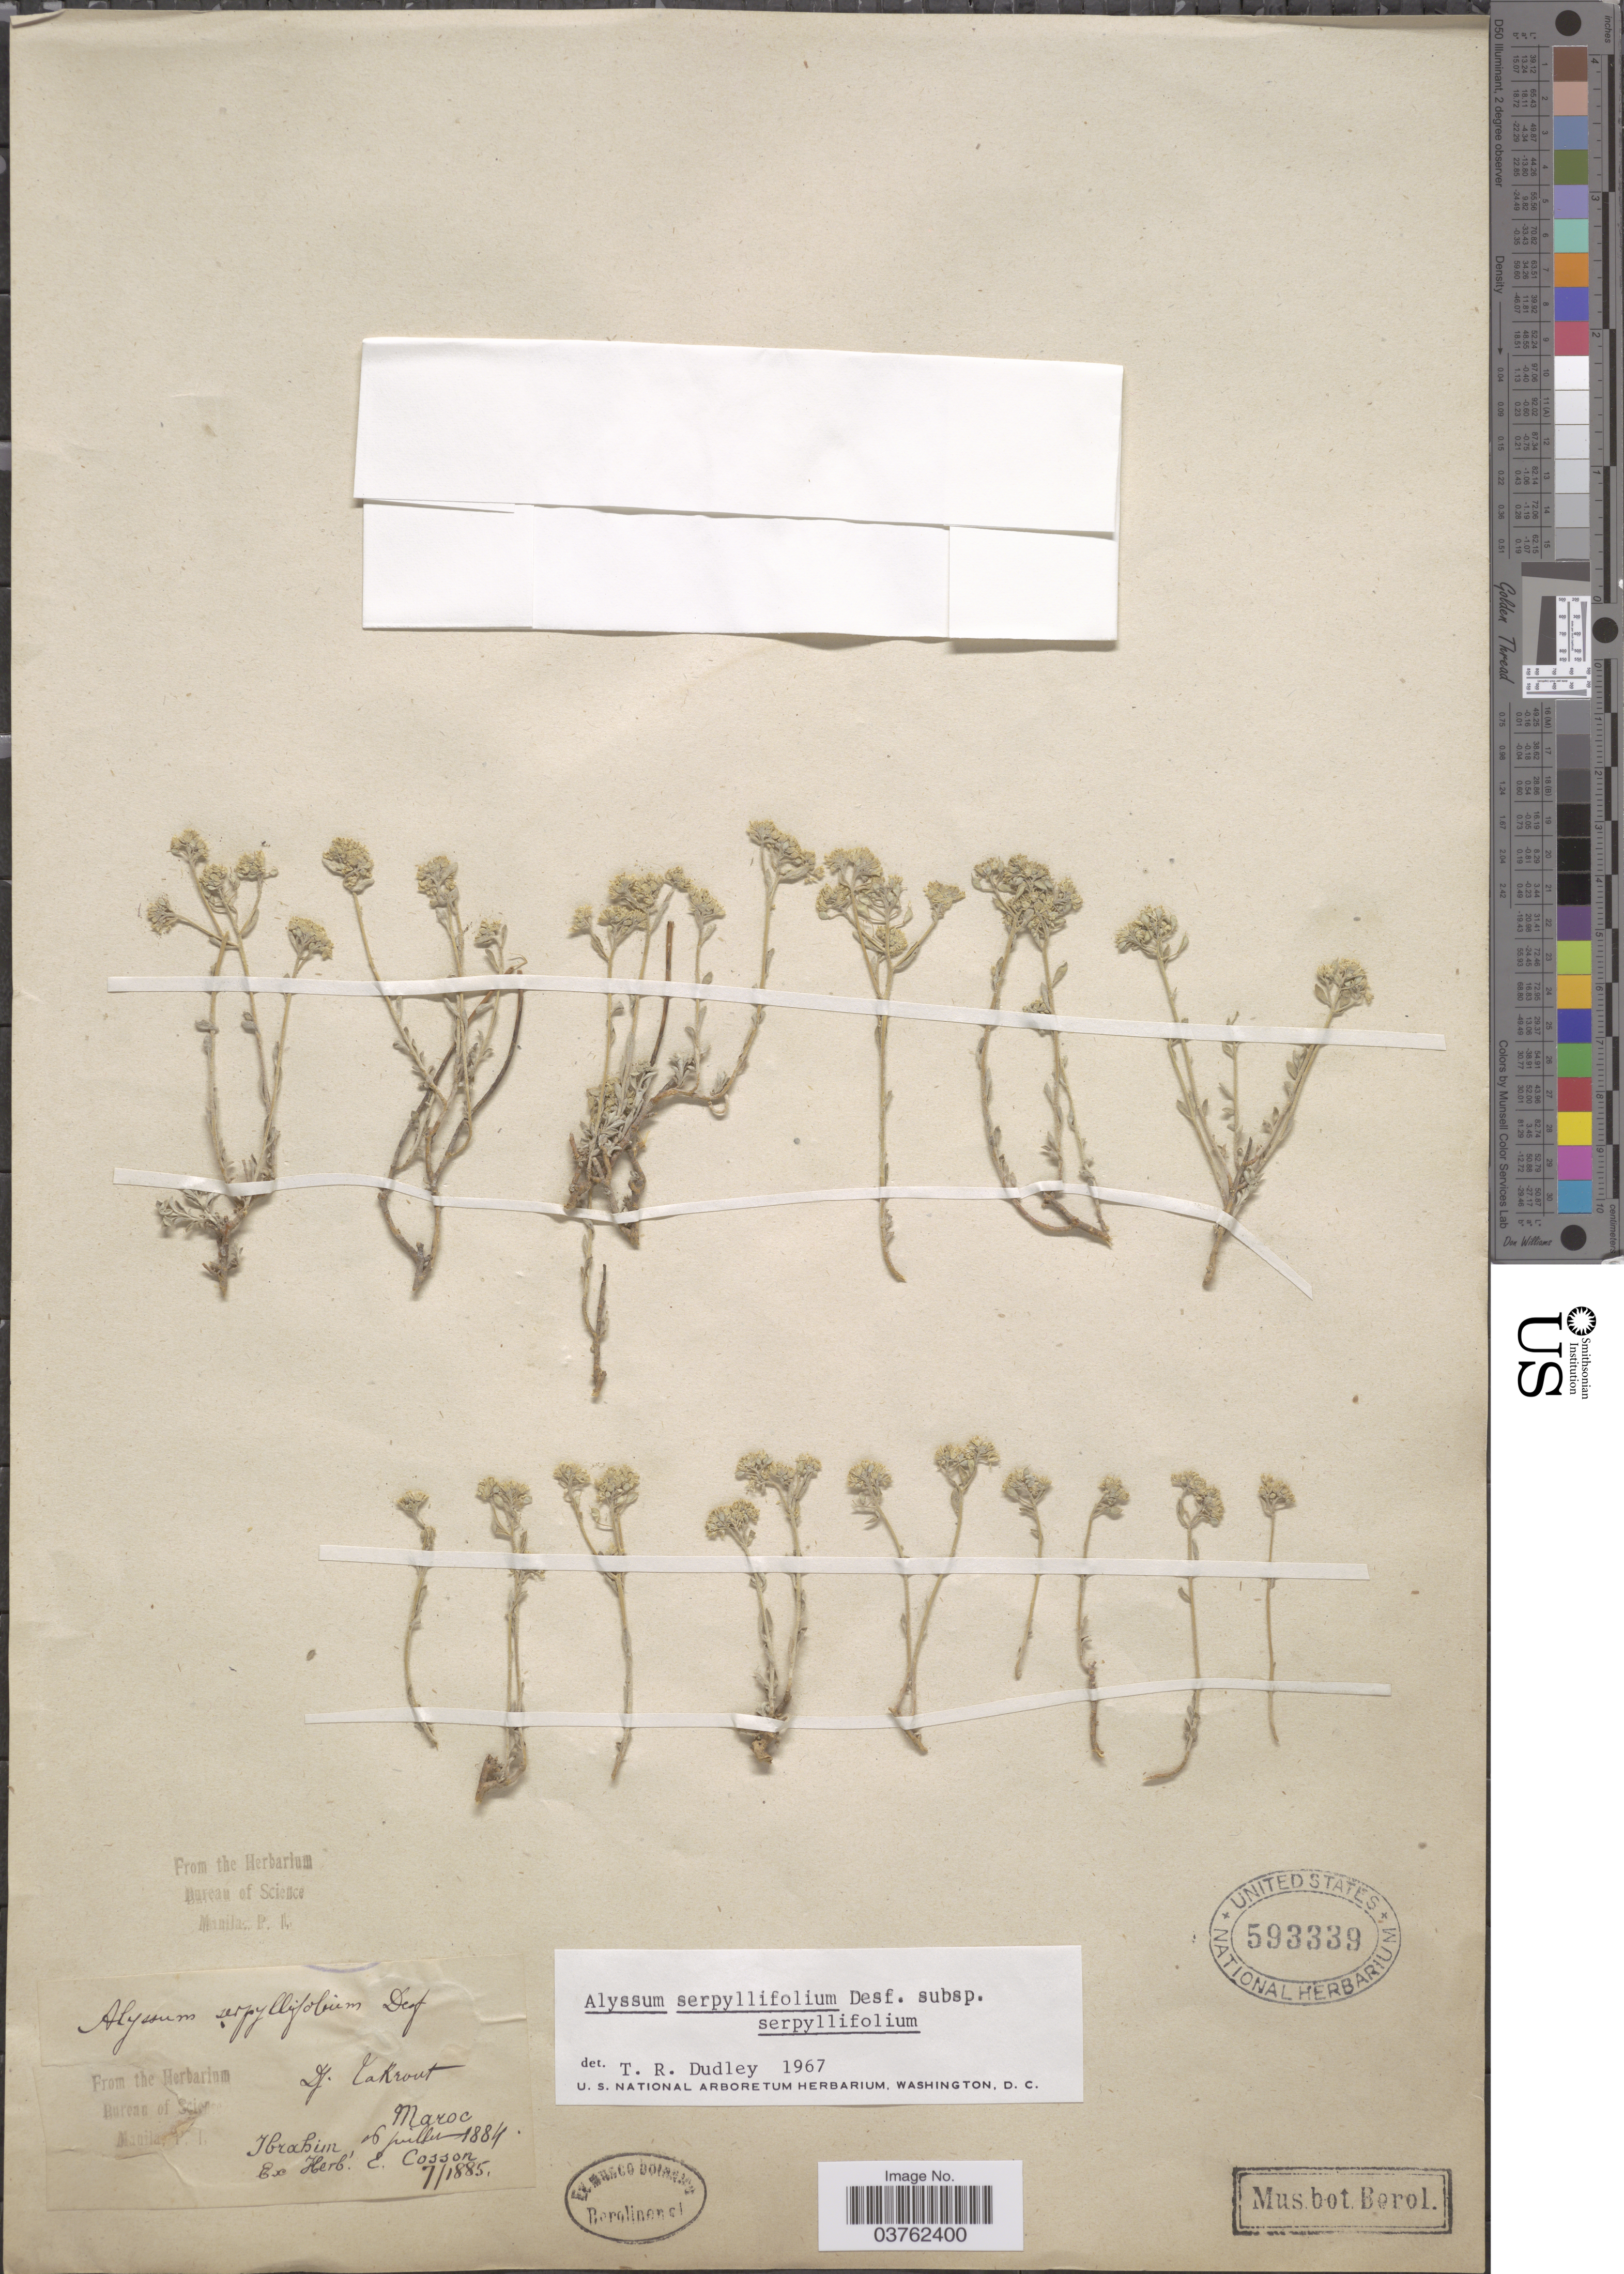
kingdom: Plantae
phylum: Tracheophyta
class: Magnoliopsida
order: Brassicales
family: Brassicaceae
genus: Alyssum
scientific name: Alyssum serpyllifolium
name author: Desf.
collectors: -. Ibrahim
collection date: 1884-07-16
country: Morocco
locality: Dj. Lakrout [interpreted].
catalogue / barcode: US 593339